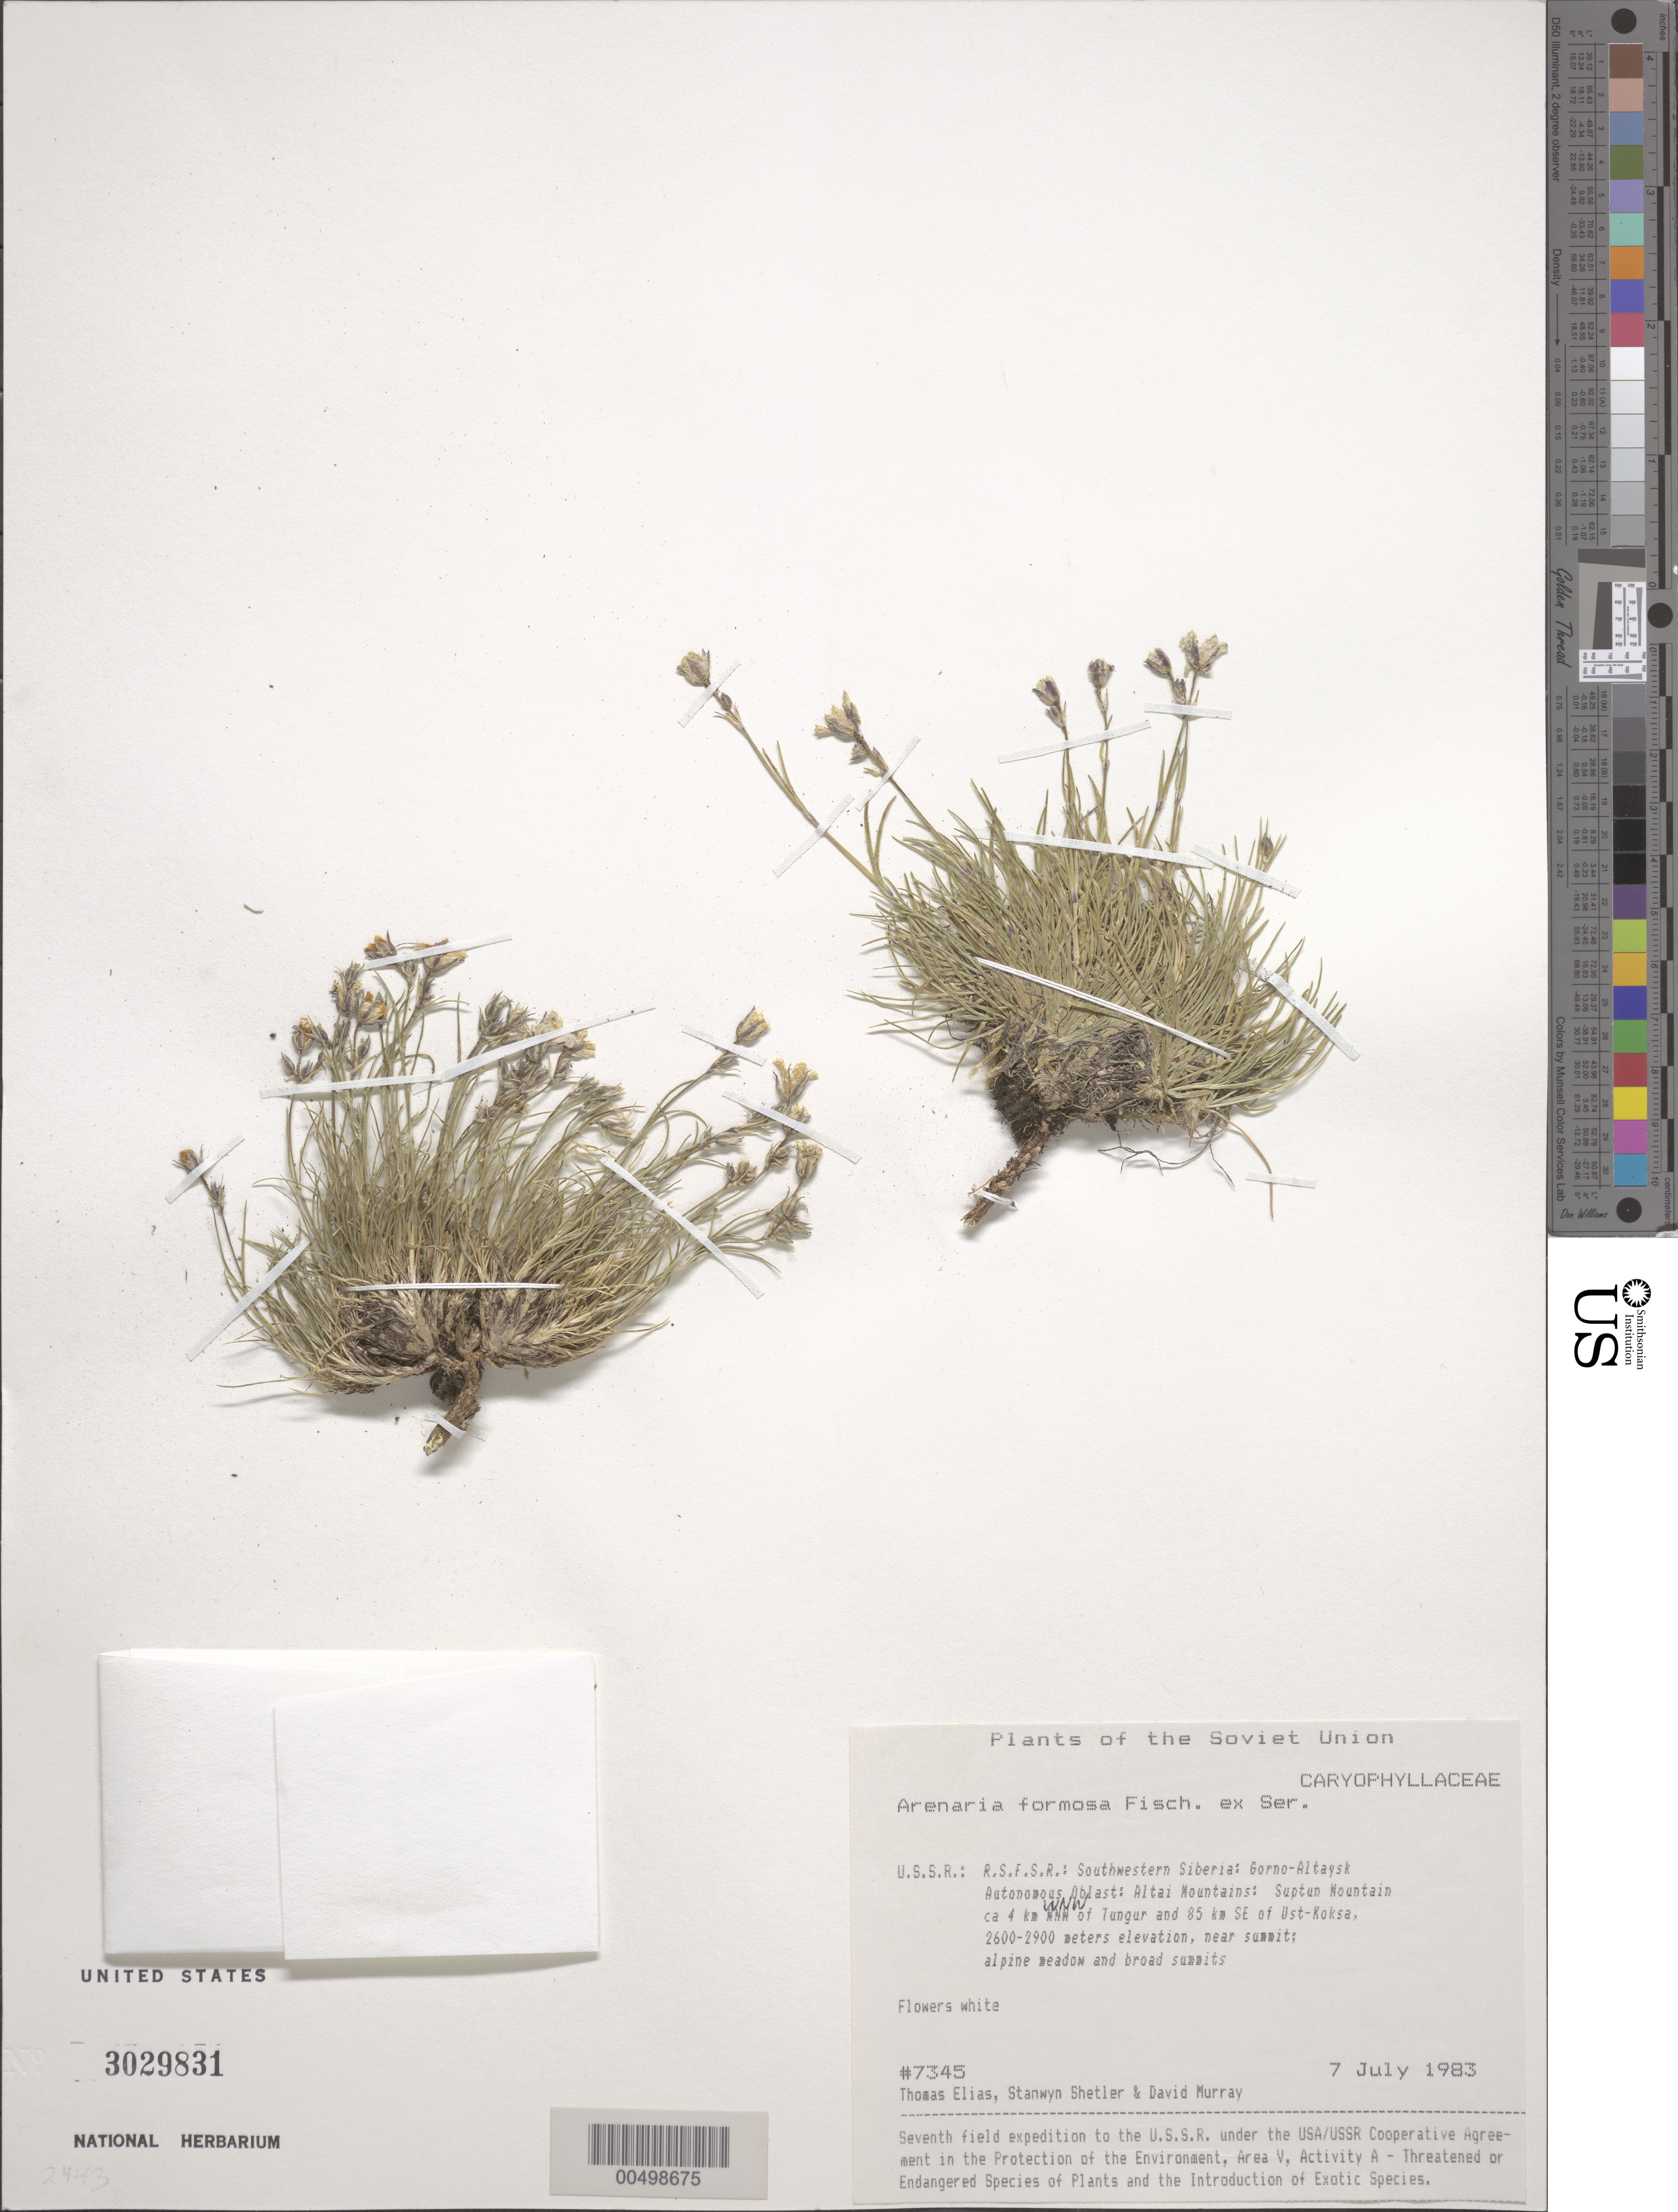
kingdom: Plantae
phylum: Tracheophyta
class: Magnoliopsida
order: Caryophyllales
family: Caryophyllaceae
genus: Eremogone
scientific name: Eremogone formosa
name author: (Fisch. ex Ser.) Fenzl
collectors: T. Elias, S. Shetler & D. F. Murray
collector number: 7345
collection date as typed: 07 Jul 1983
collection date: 1983-07-07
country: Russian Federation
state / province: Altai Republic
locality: Altai Mountains, Suptun Mountain, ca. 4 km WNW of Tungur and 85 km SE of Ust-Koksa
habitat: near summit; alpine meadow and broad summits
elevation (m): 2600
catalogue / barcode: US 3029831